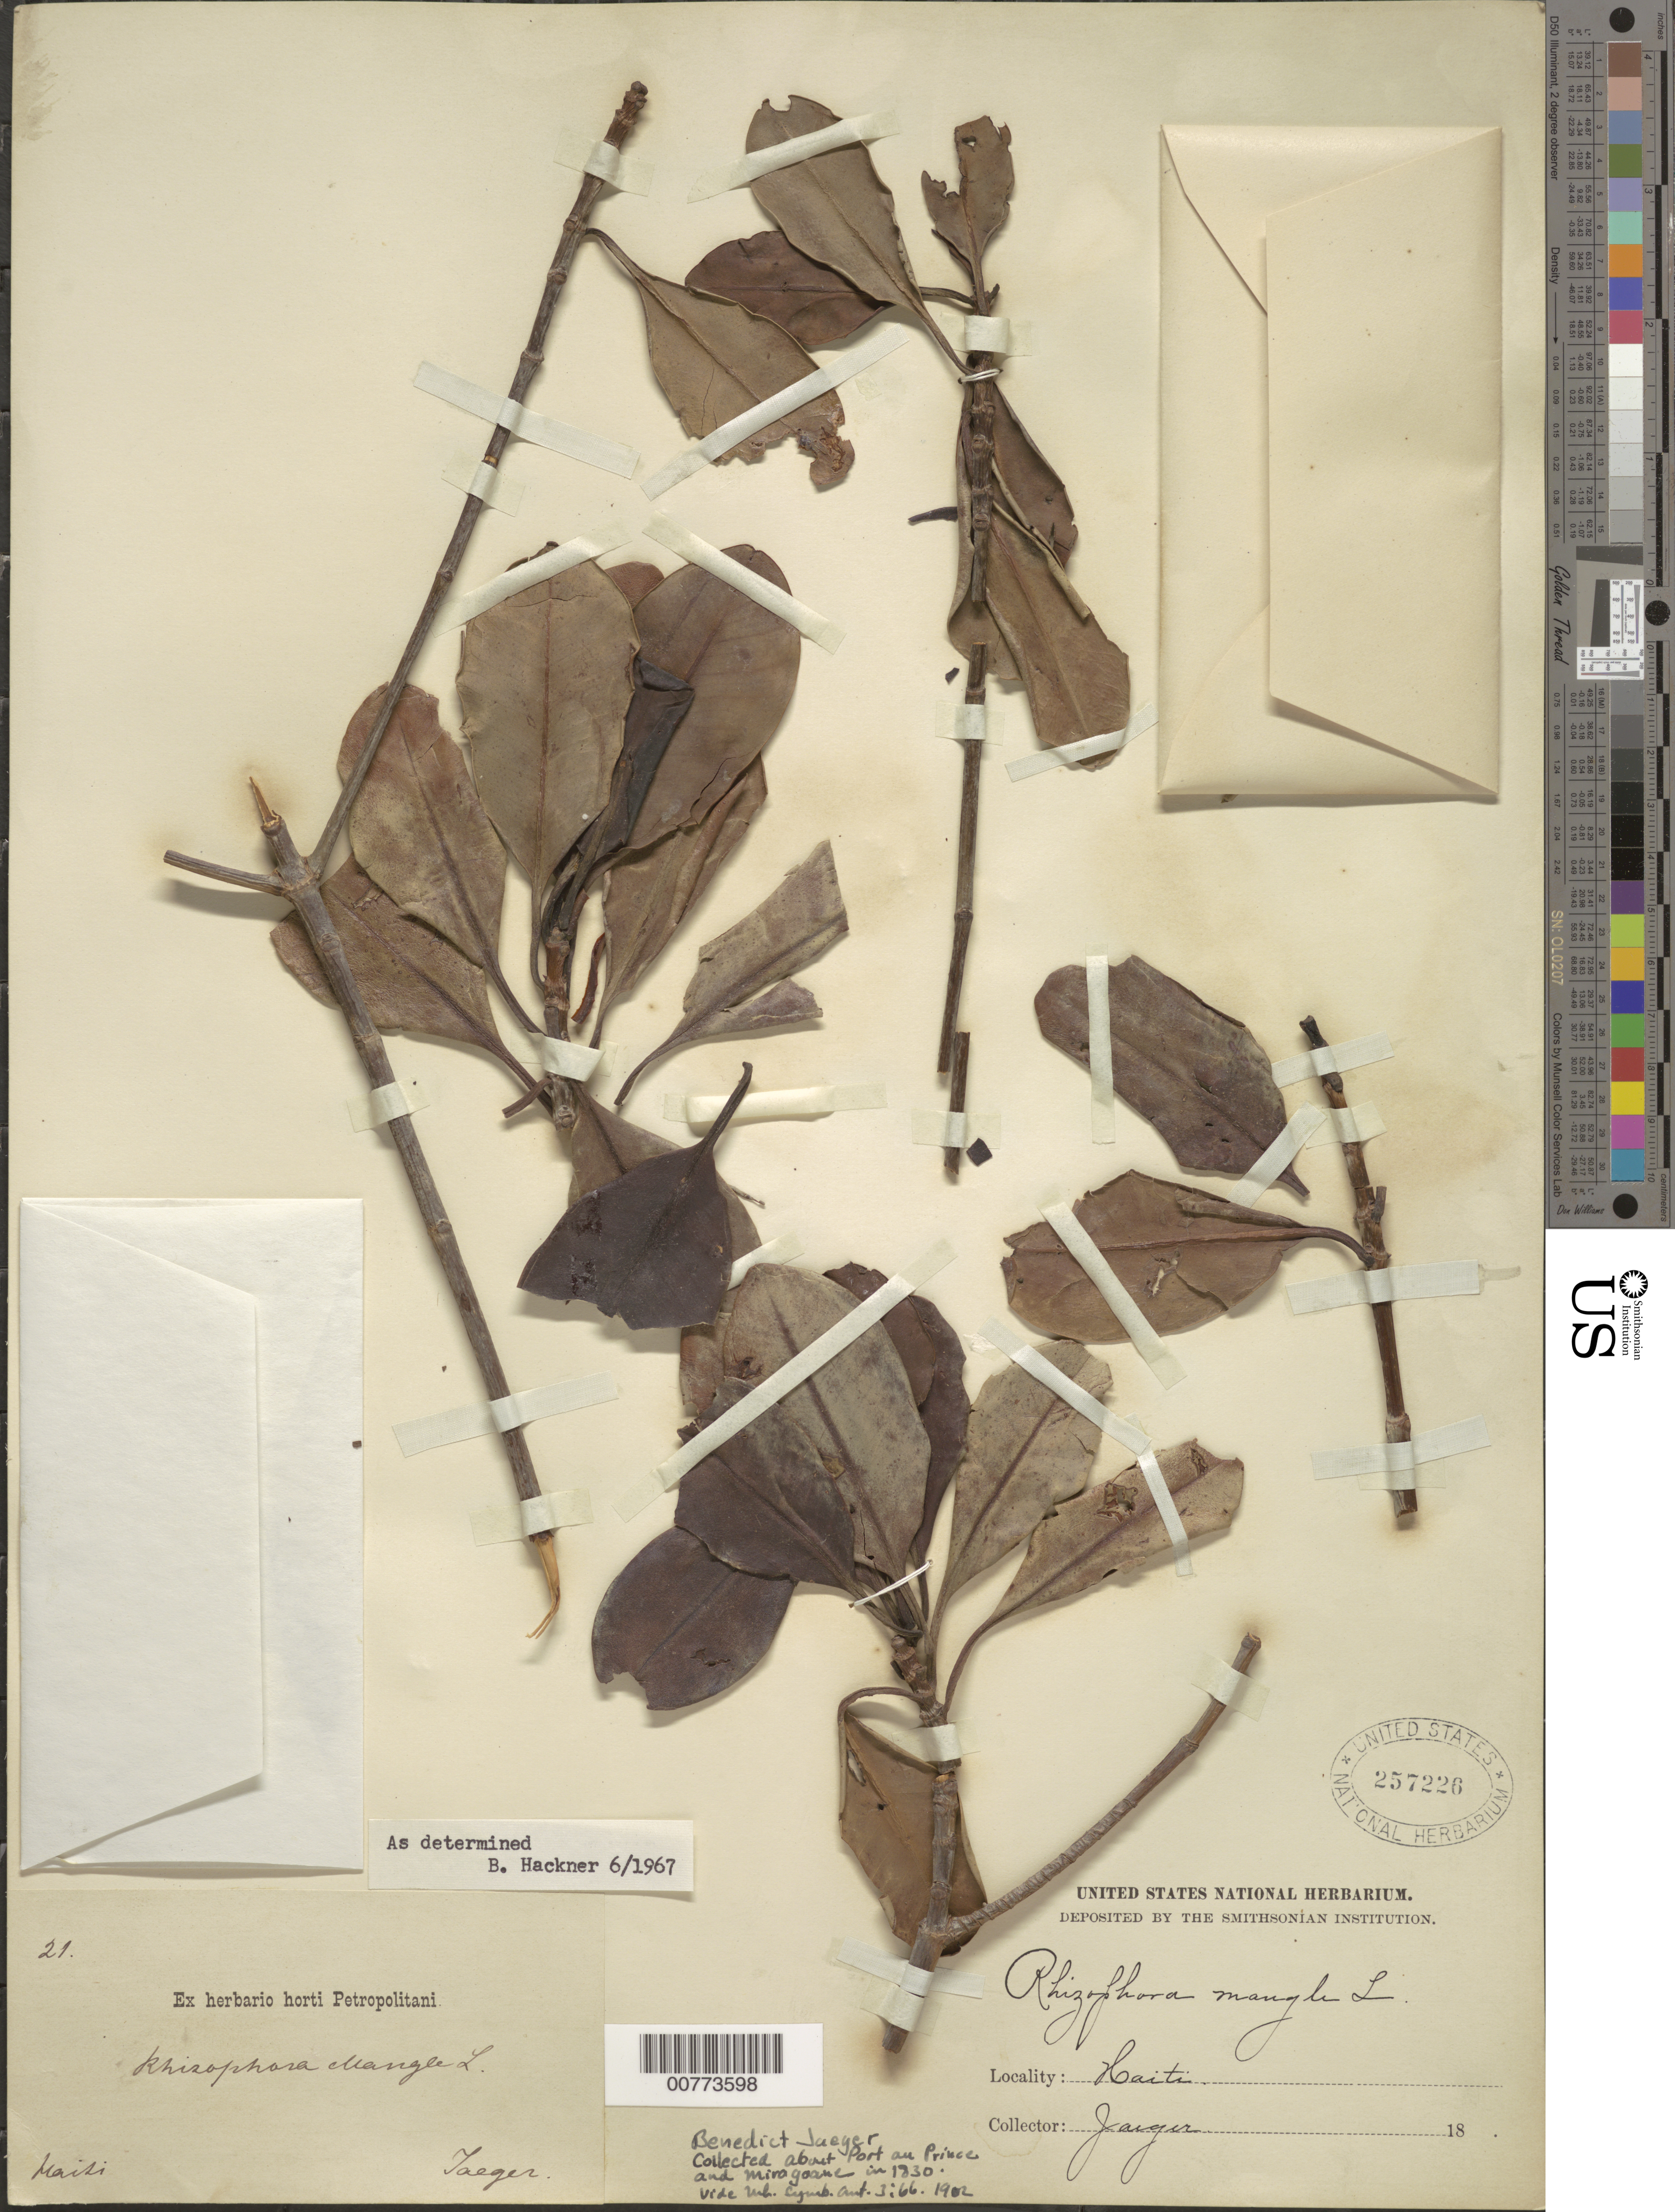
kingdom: Plantae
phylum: Tracheophyta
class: Magnoliopsida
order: Malpighiales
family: Rhizophoraceae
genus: Rhizophora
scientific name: Rhizophora mangle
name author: L.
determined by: Hackner, B.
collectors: B. Jaeger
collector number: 21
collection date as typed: Mar 1830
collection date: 1830-03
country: Haiti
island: Hispaniola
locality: Aout Port au Prince and Miragoane.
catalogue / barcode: US 257226